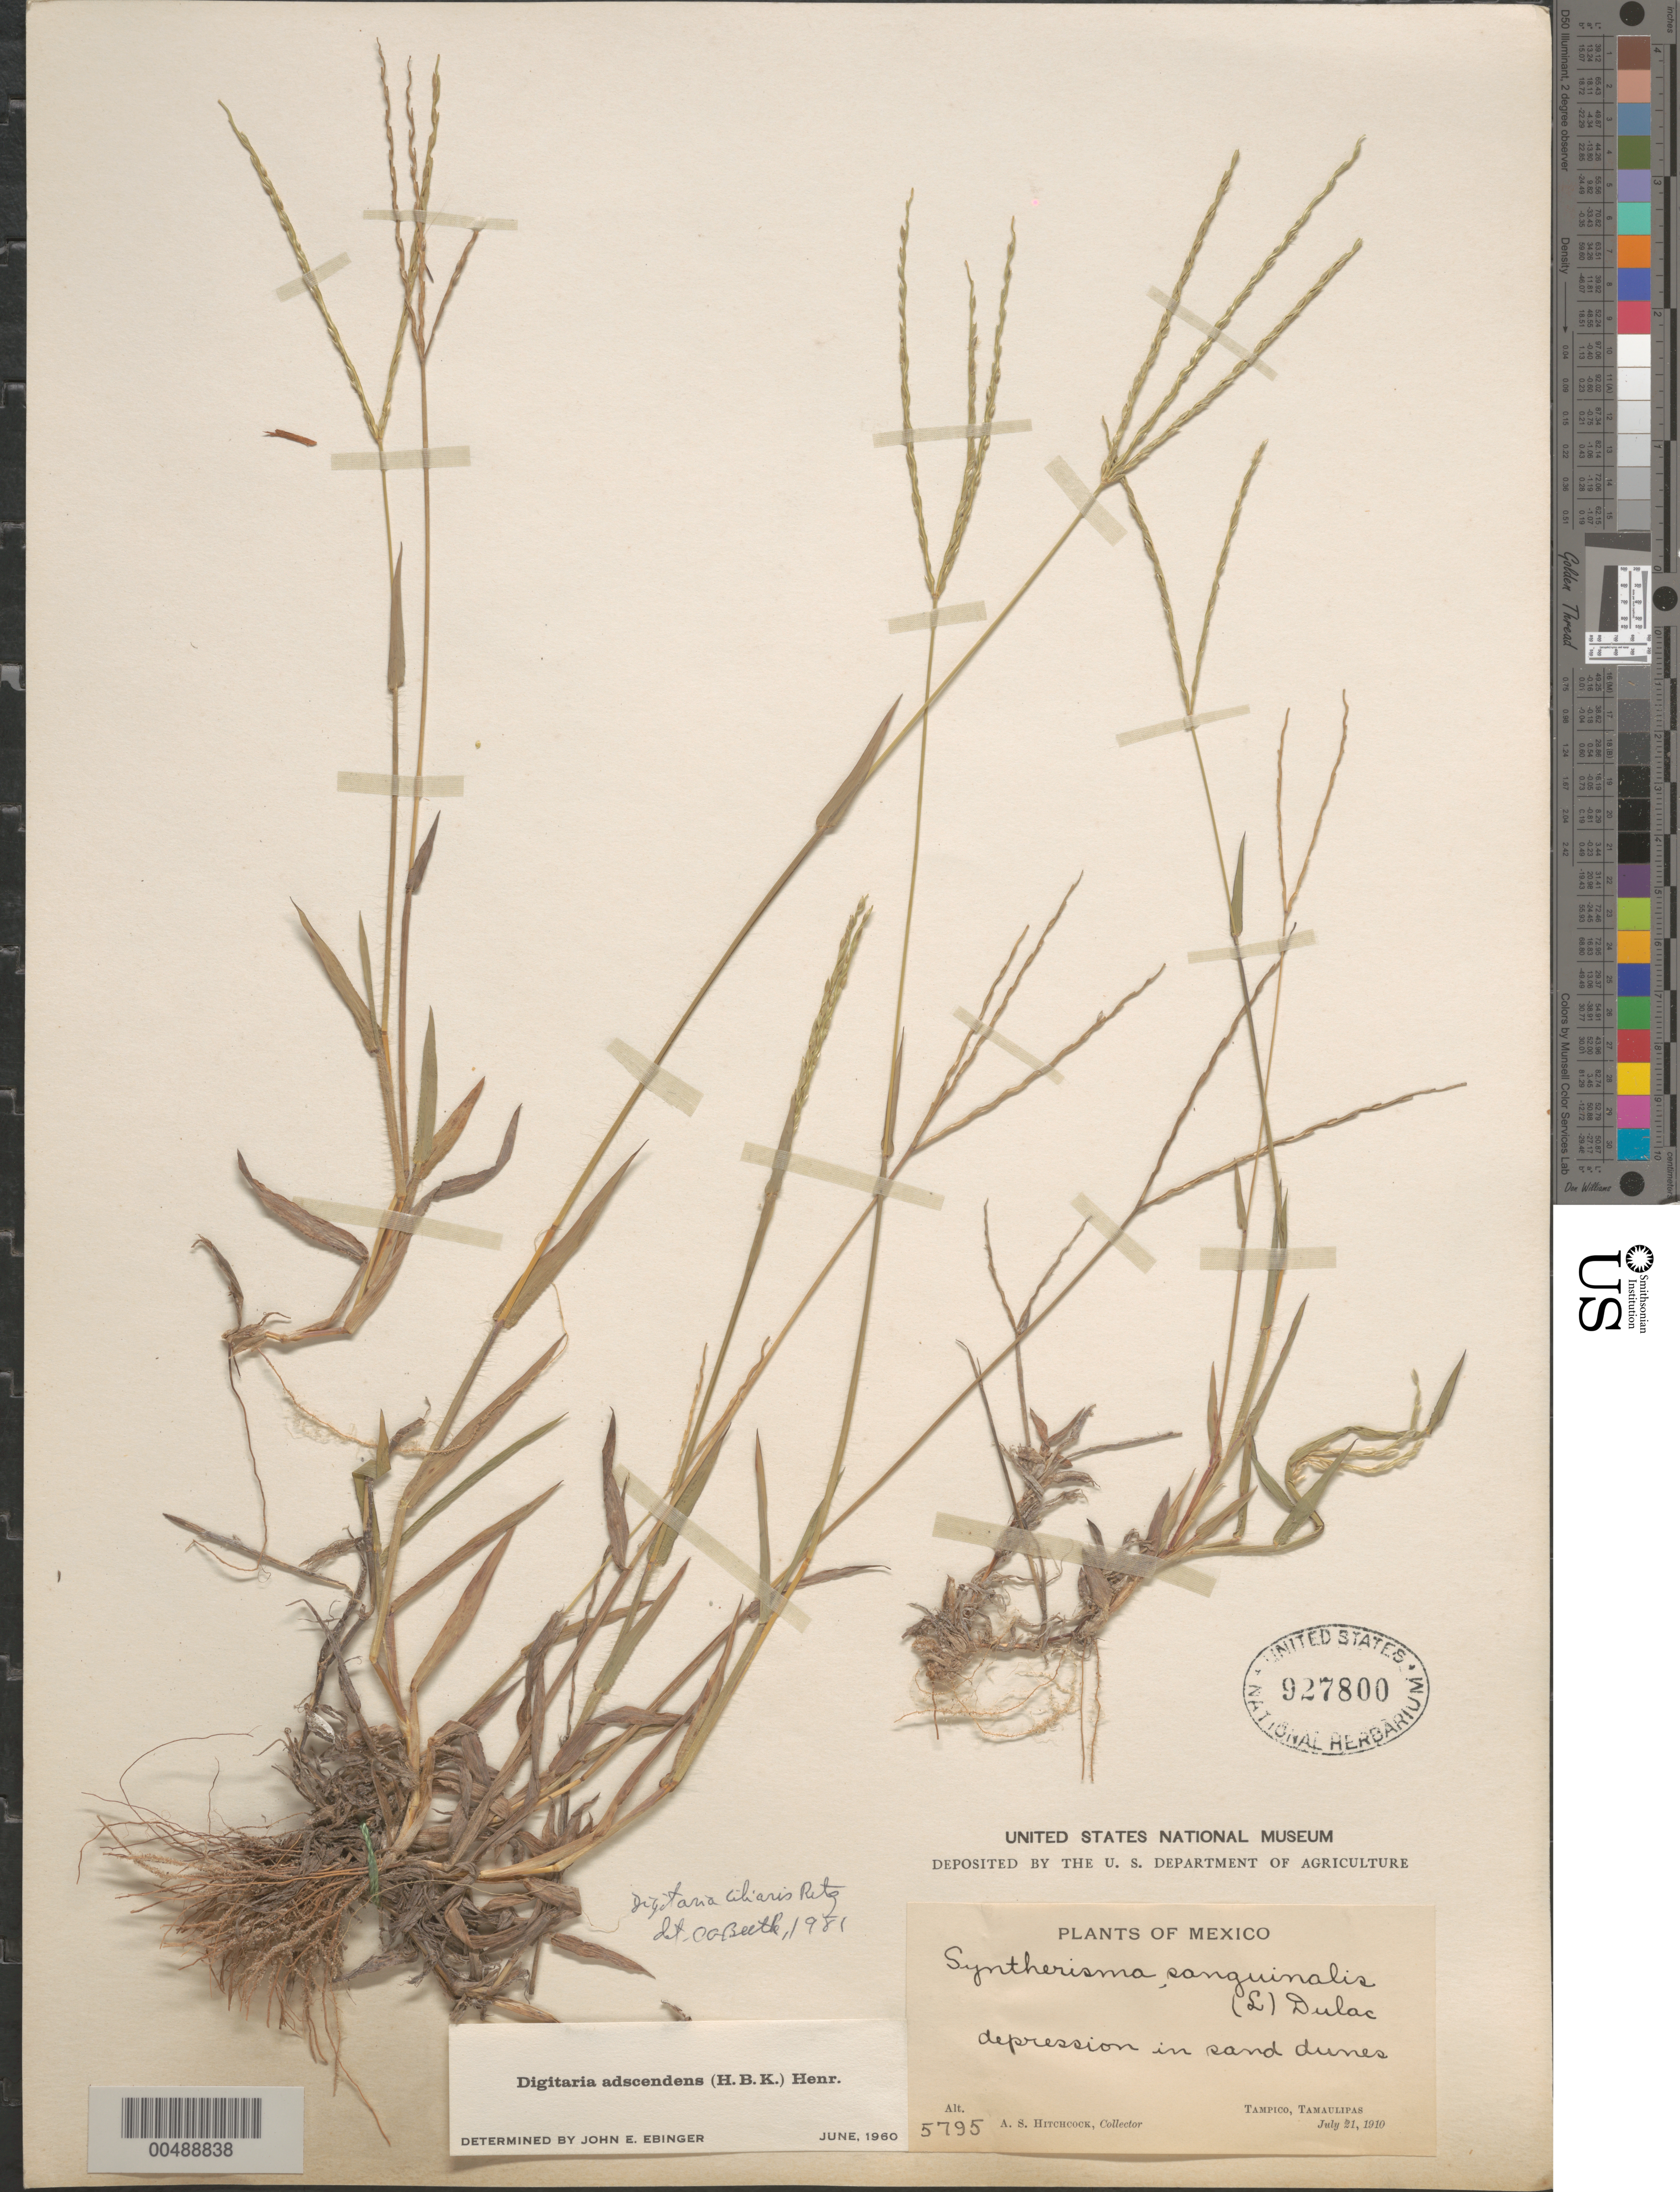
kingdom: Plantae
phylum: Tracheophyta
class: Liliopsida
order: Poales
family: Poaceae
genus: Digitaria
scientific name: Digitaria adscendens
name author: (Kunth) Henr.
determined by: Ebinger, John E.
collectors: A. S. Hitchcock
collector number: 5795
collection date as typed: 21 Jul 1910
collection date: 1910-07-21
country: Mexico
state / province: Tamaulipas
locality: Tampico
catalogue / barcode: US 927800